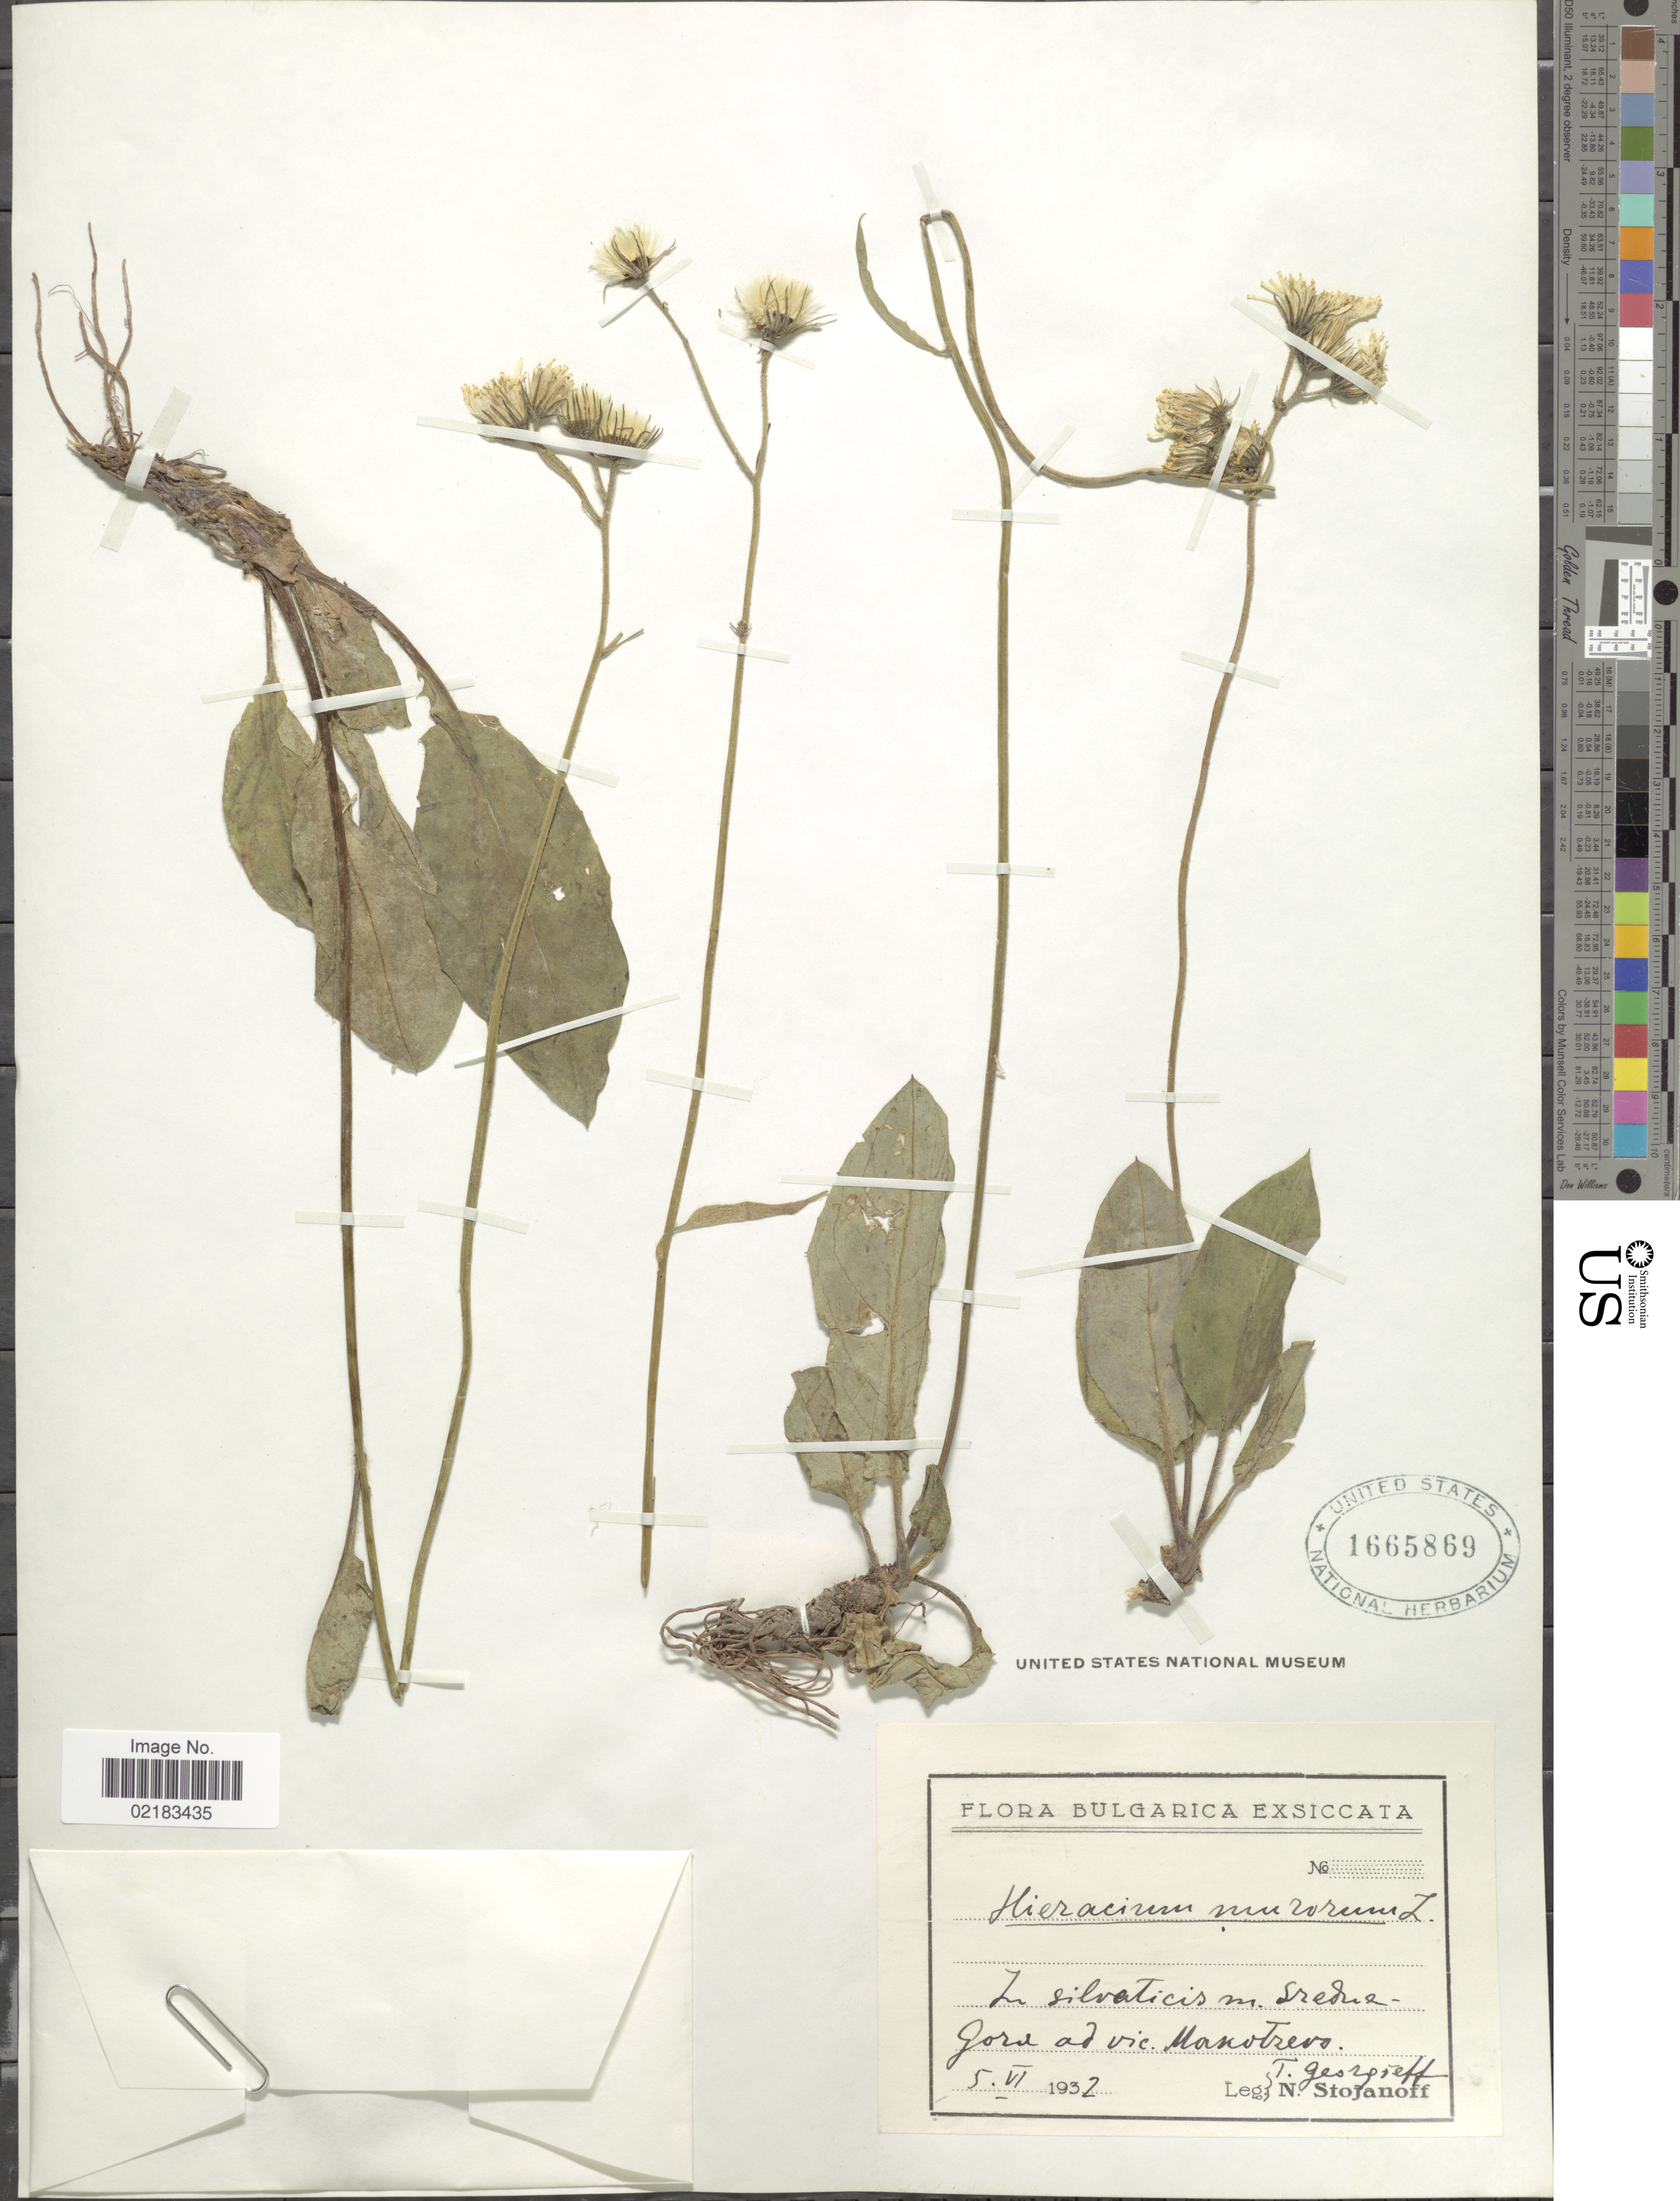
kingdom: Plantae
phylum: Tracheophyta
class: Magnoliopsida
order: Asterales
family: Asteraceae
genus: Hieracium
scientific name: Hieracium murorum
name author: L.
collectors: T. Georgieff & N. Stojanoff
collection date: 1932-06-05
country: Bulgaria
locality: In silvaticis m. Sredie-Gora ad voc. Monotrero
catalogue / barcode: US 1665869